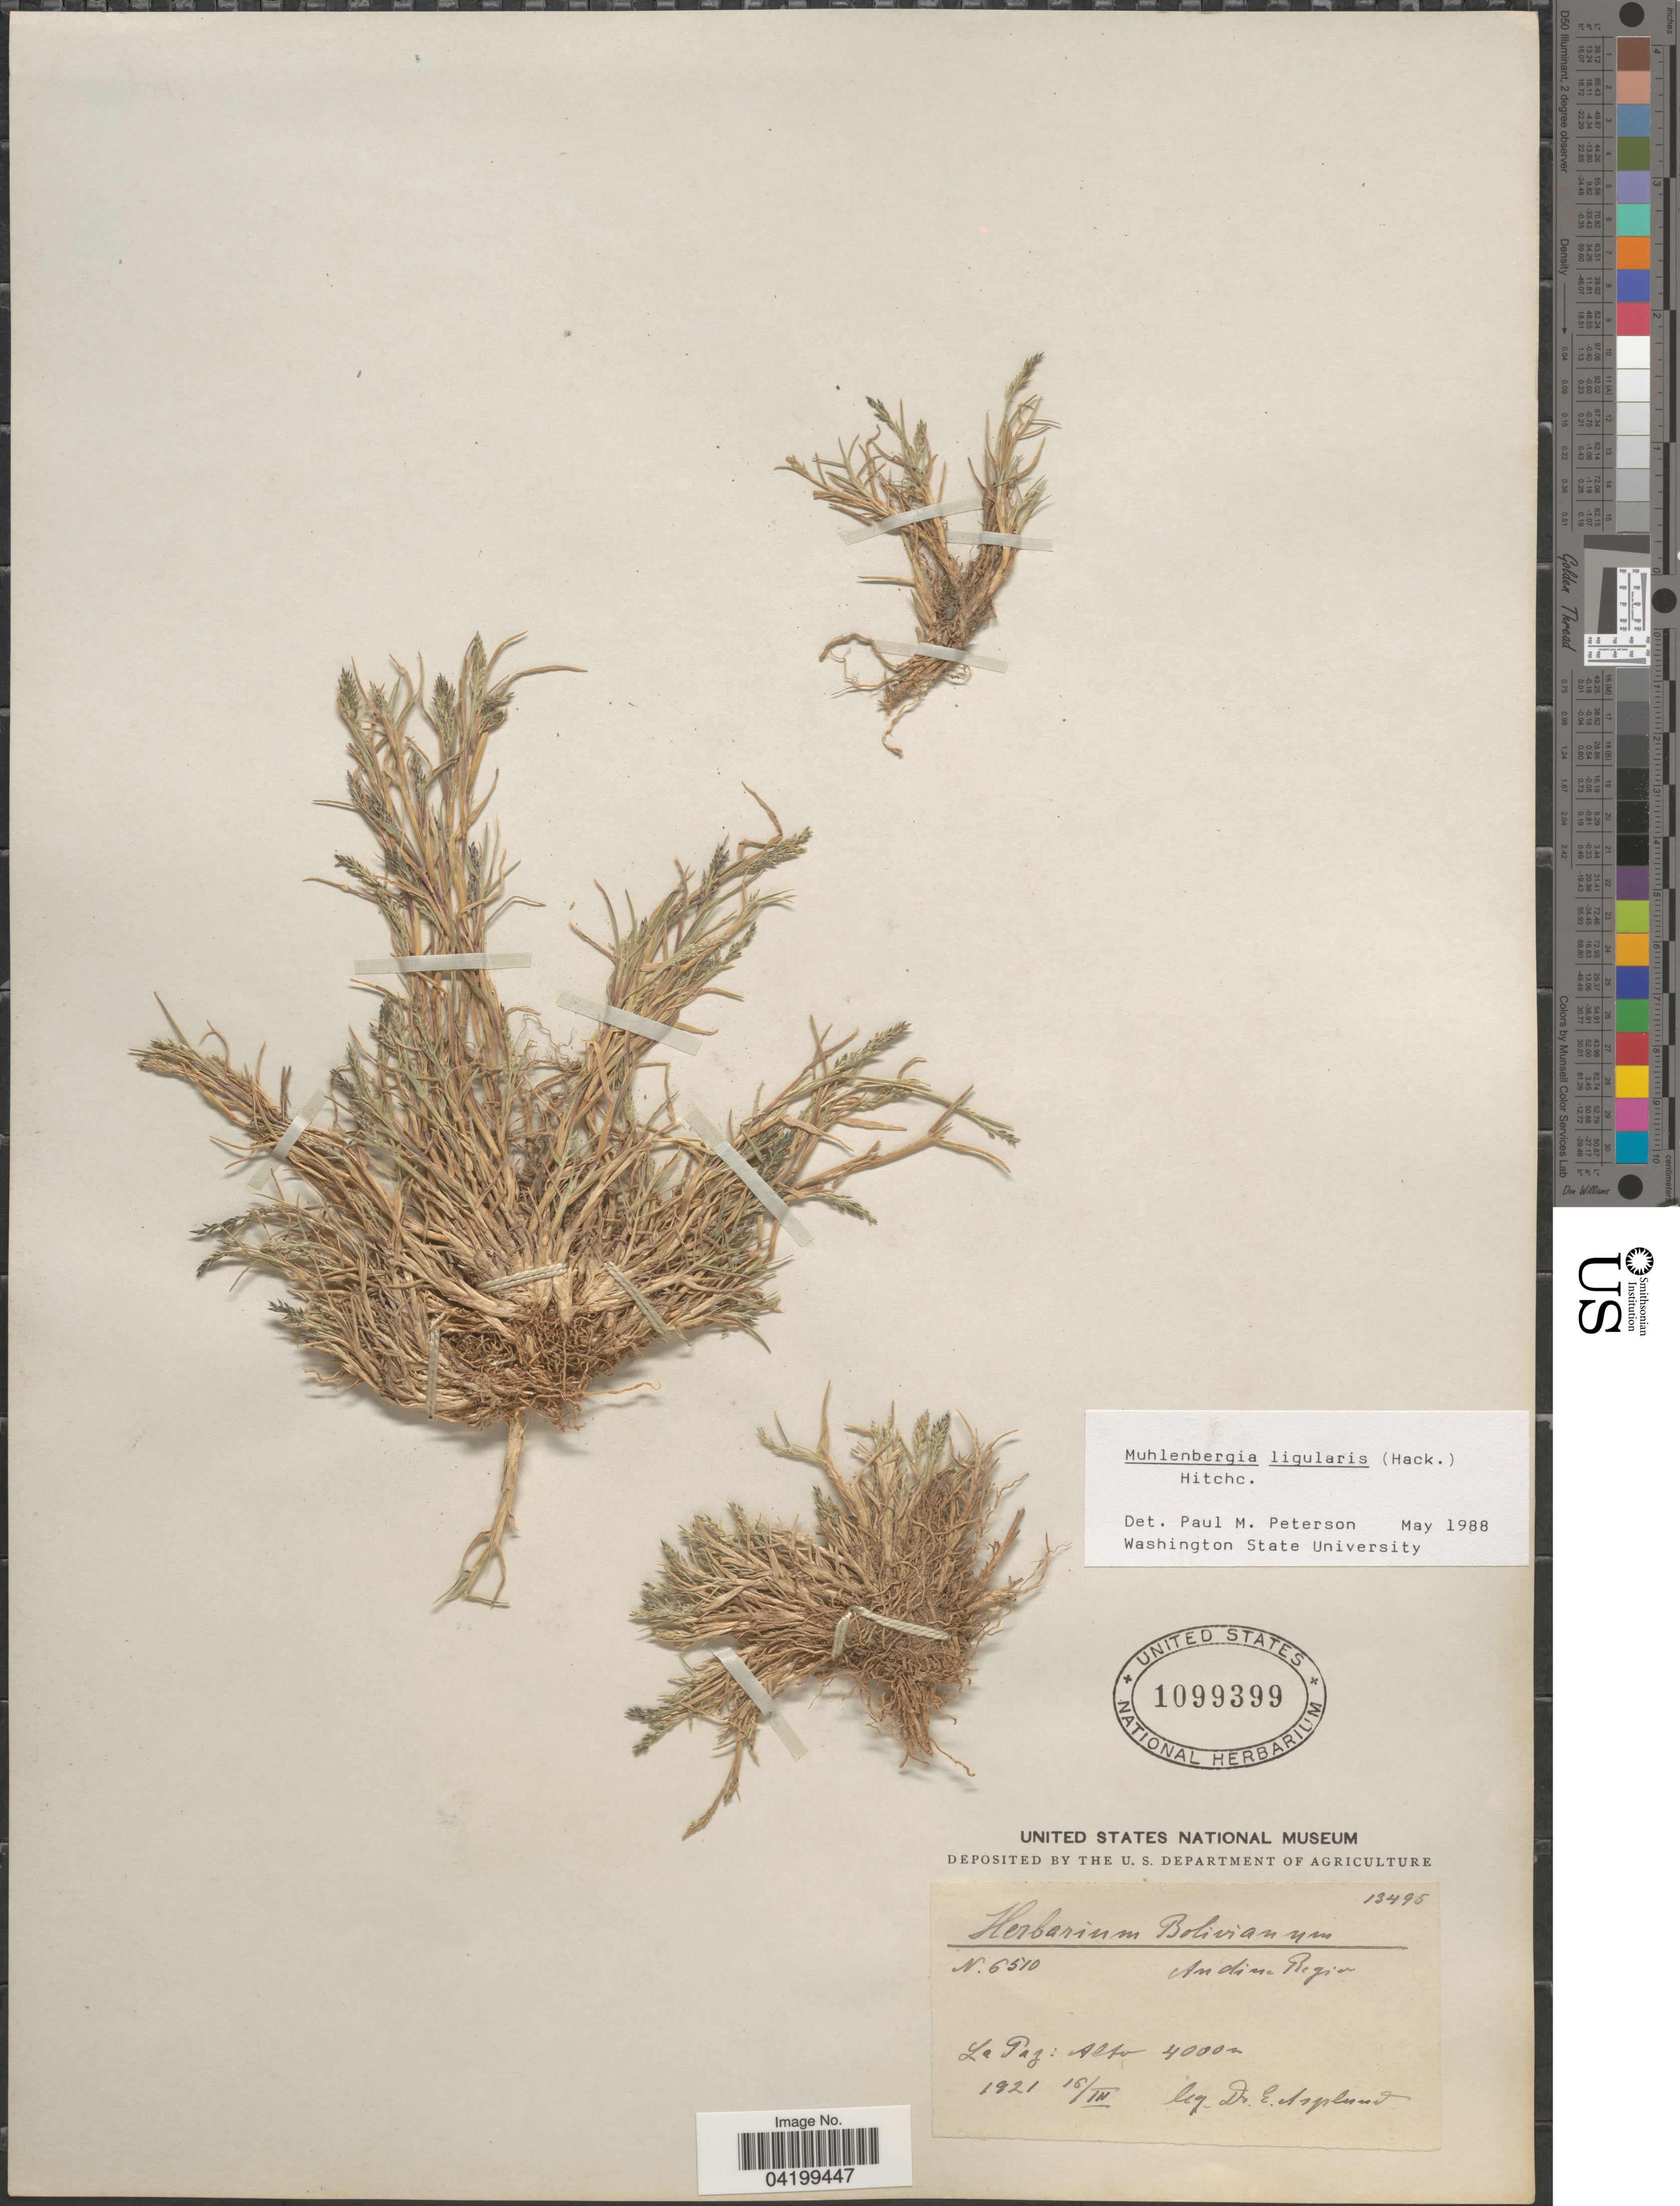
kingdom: Plantae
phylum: Tracheophyta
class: Liliopsida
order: Poales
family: Poaceae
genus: Muhlenbergia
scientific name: Muhlenbergia ligularis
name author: (Hack.) Hitchc.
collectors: E. Asplund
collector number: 6510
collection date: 1921-03-16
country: Bolivia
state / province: La Paz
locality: Andine Region. Alto.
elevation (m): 4000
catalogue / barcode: US 1099399